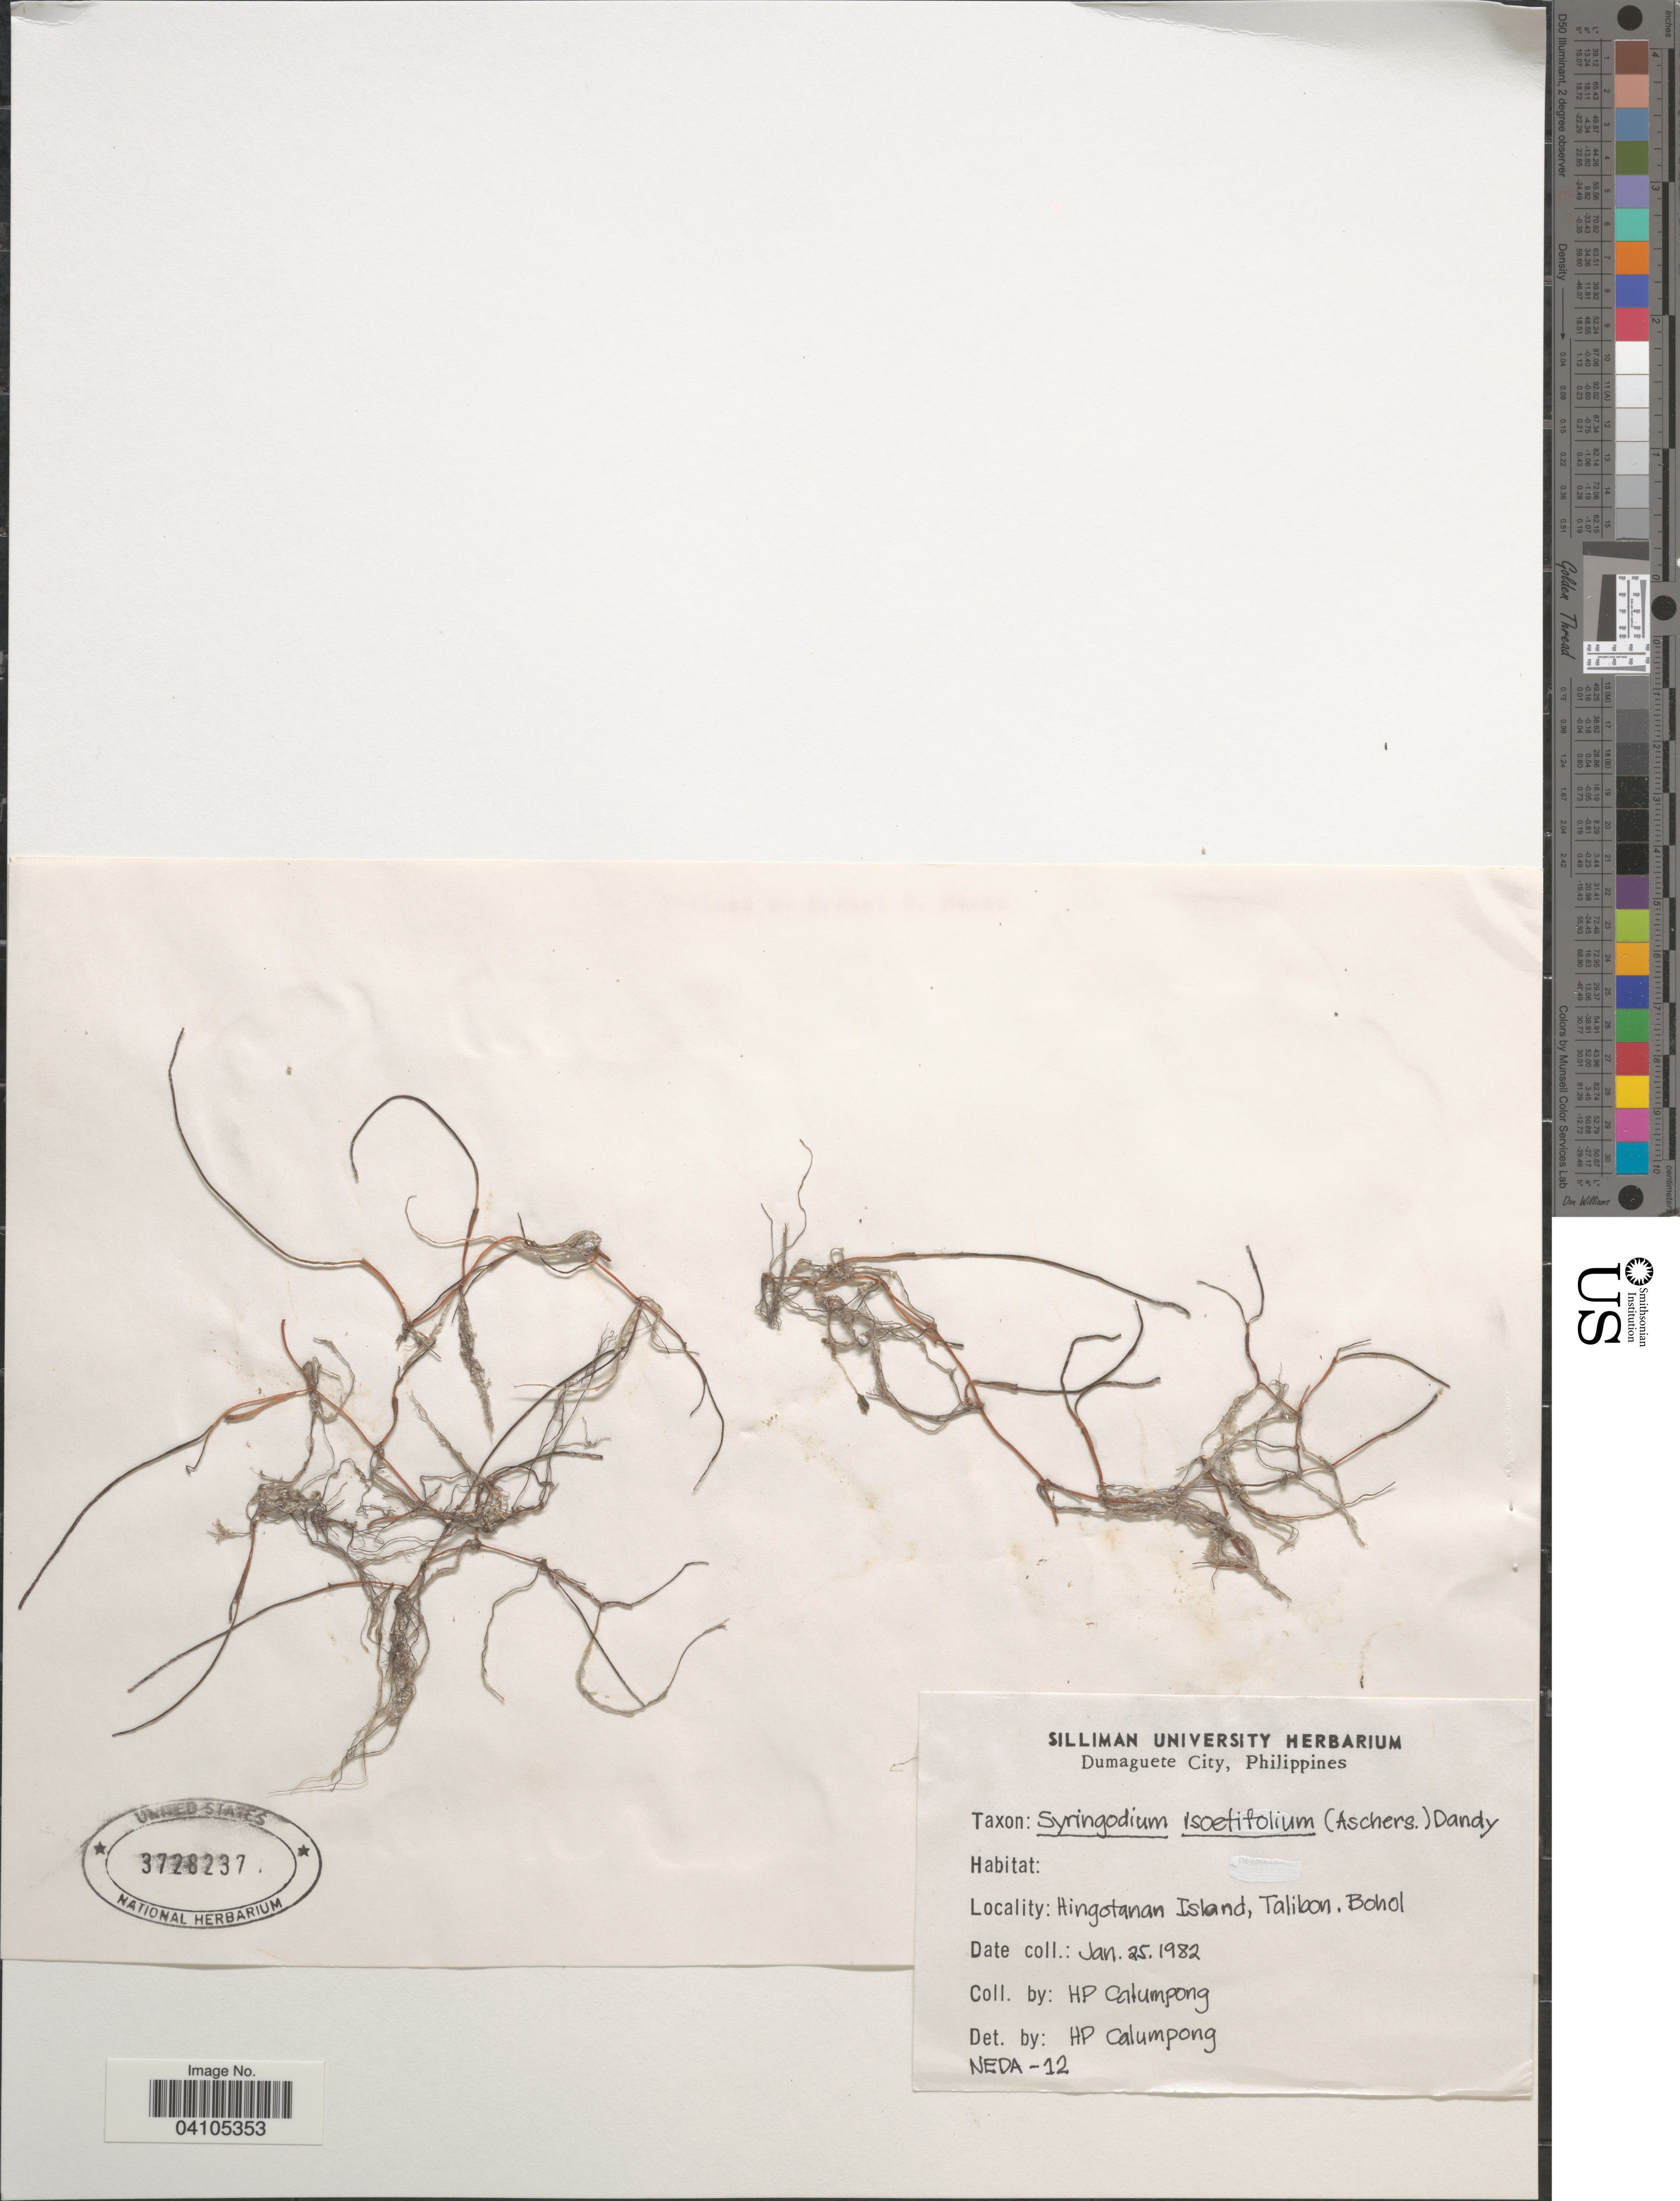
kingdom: Plantae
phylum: Tracheophyta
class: Liliopsida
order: Alismatales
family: Cymodoceaceae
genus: Syringodium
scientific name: Syringodium isoetifolium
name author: (Asch.) Dandy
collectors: H. Calumpong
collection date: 1982-01-25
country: Philippines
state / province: Central Visayas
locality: Hingotanan Island, Talibon, Bohol.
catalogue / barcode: US 3728237